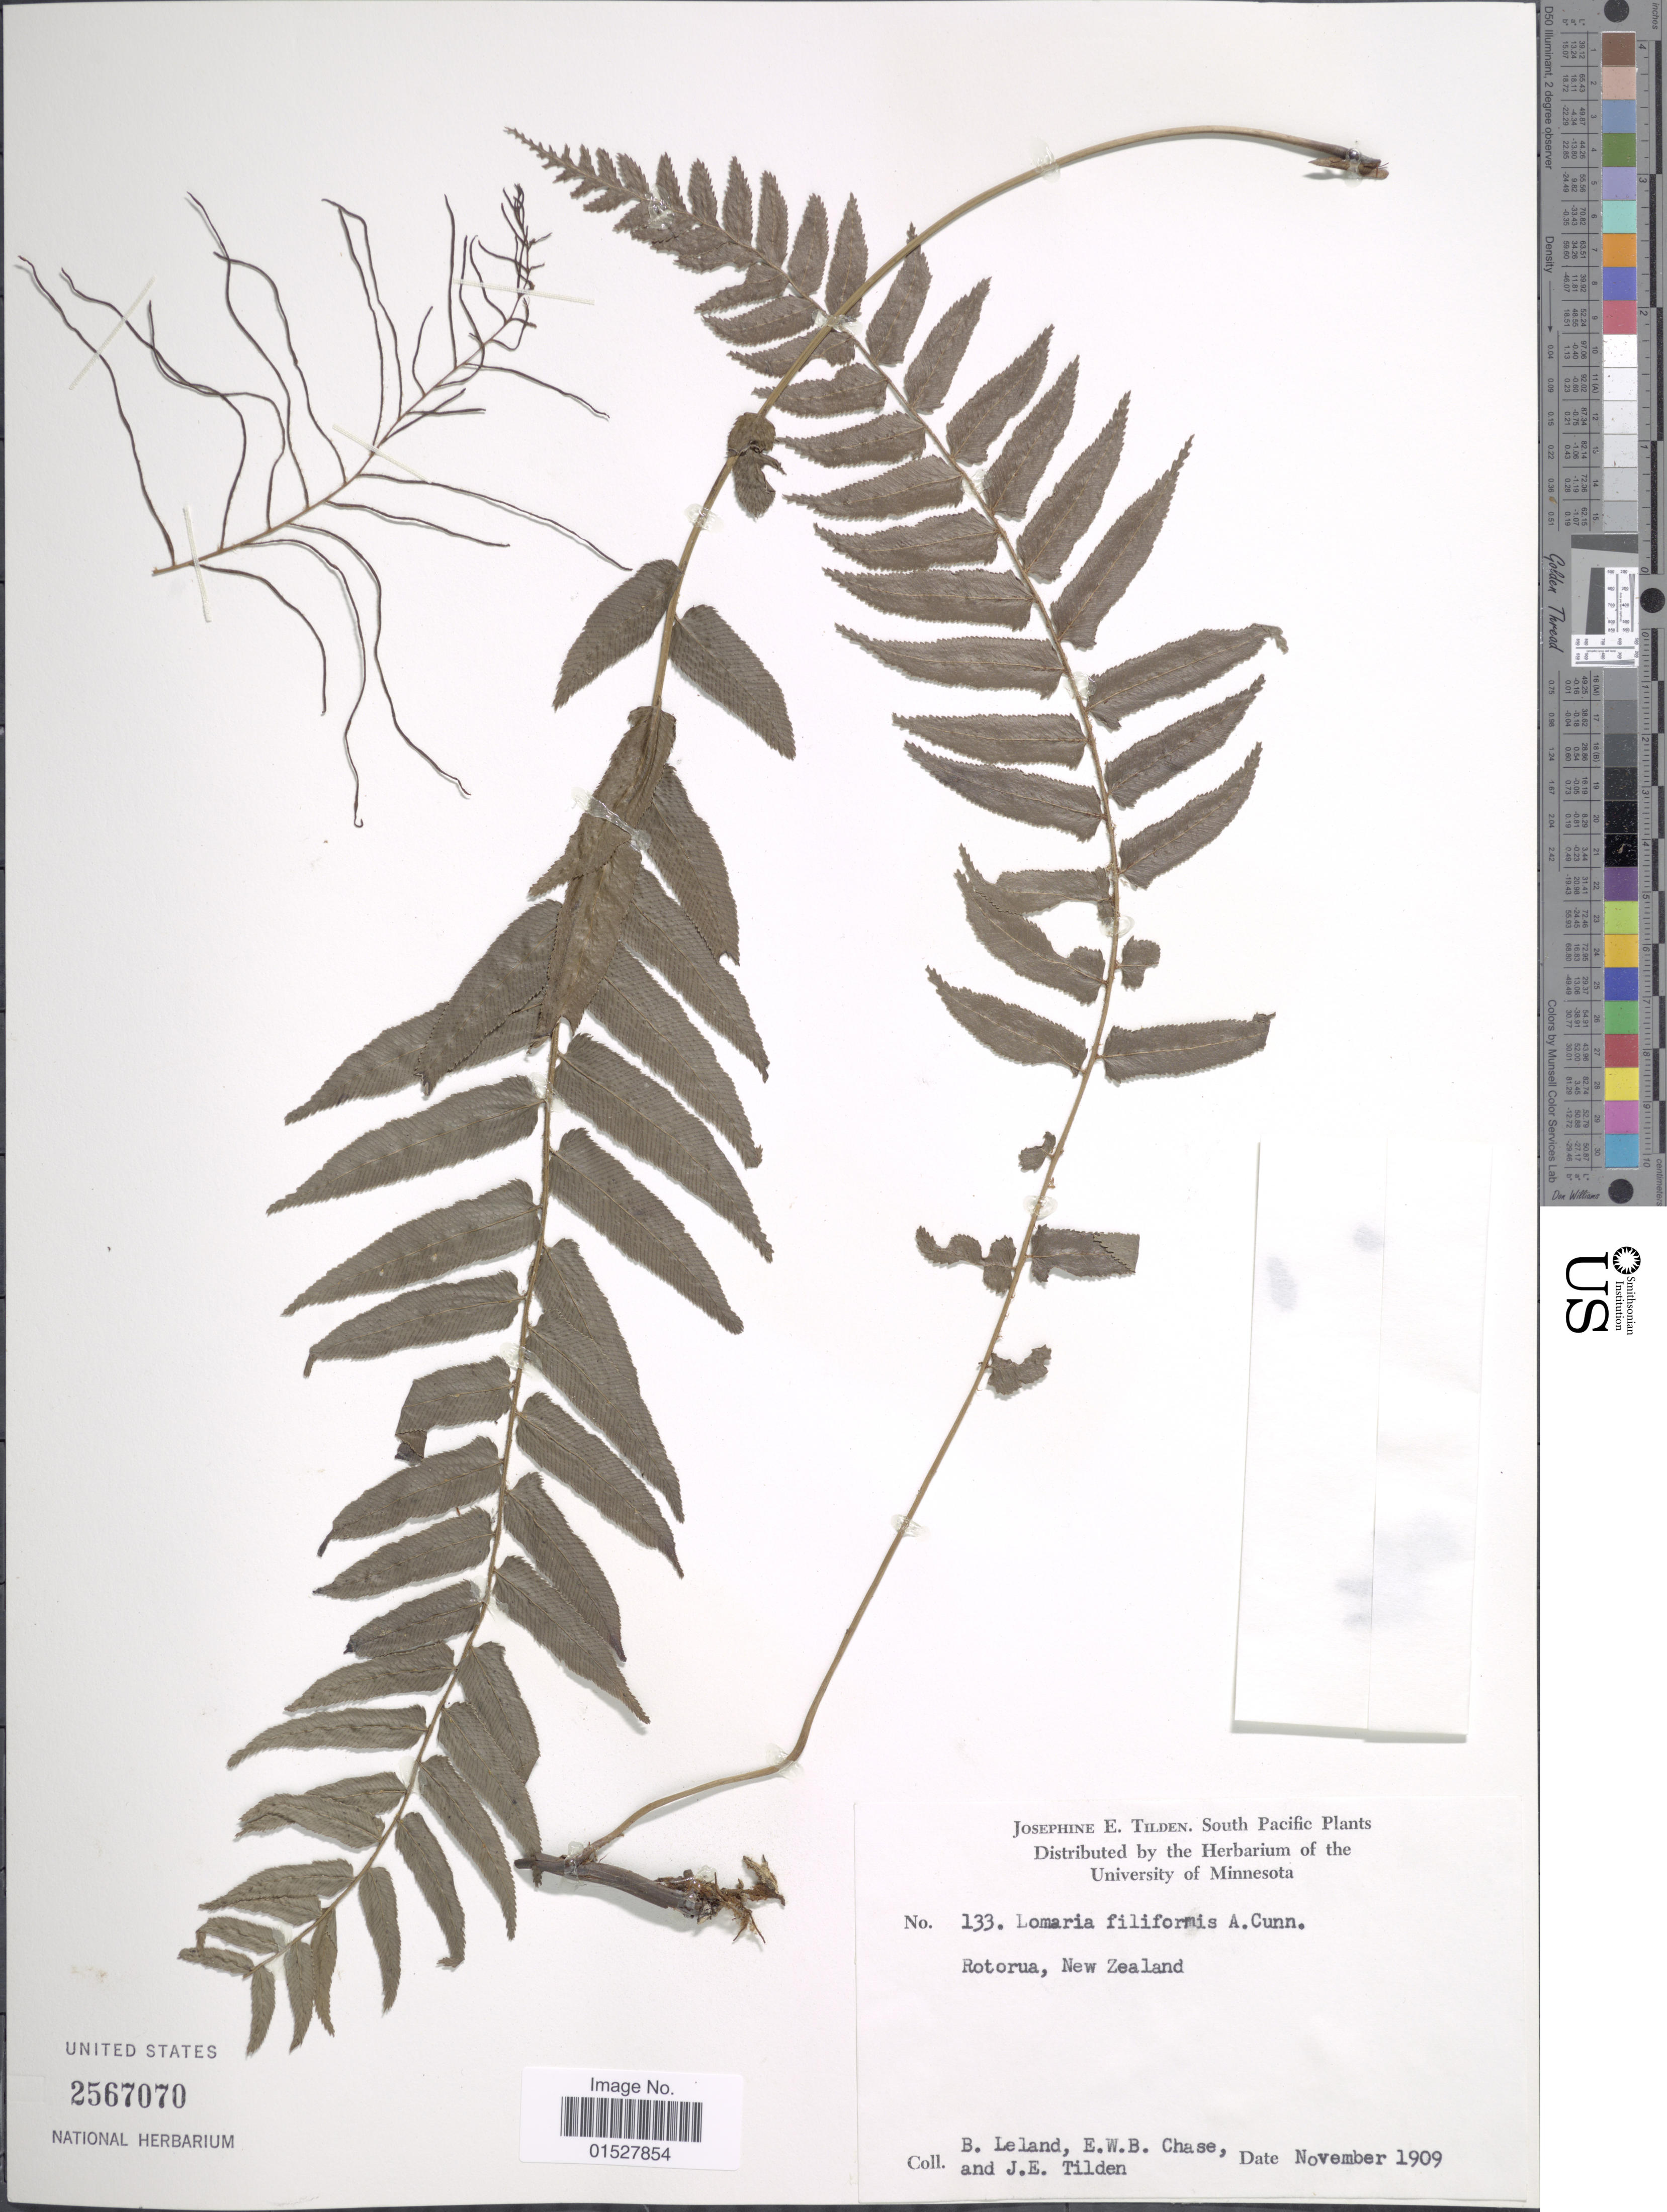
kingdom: Plantae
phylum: Tracheophyta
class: Polypodiopsida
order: Polypodiales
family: Blechnaceae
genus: Blechnum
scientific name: Blechnum filiforme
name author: (A. Cunn.) Ettingsh.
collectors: B. Leland, E. W. Chase & J. E. Tilden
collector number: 133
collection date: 1909-11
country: New Zealand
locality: Rotorua, South Pacific.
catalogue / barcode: US 2567070